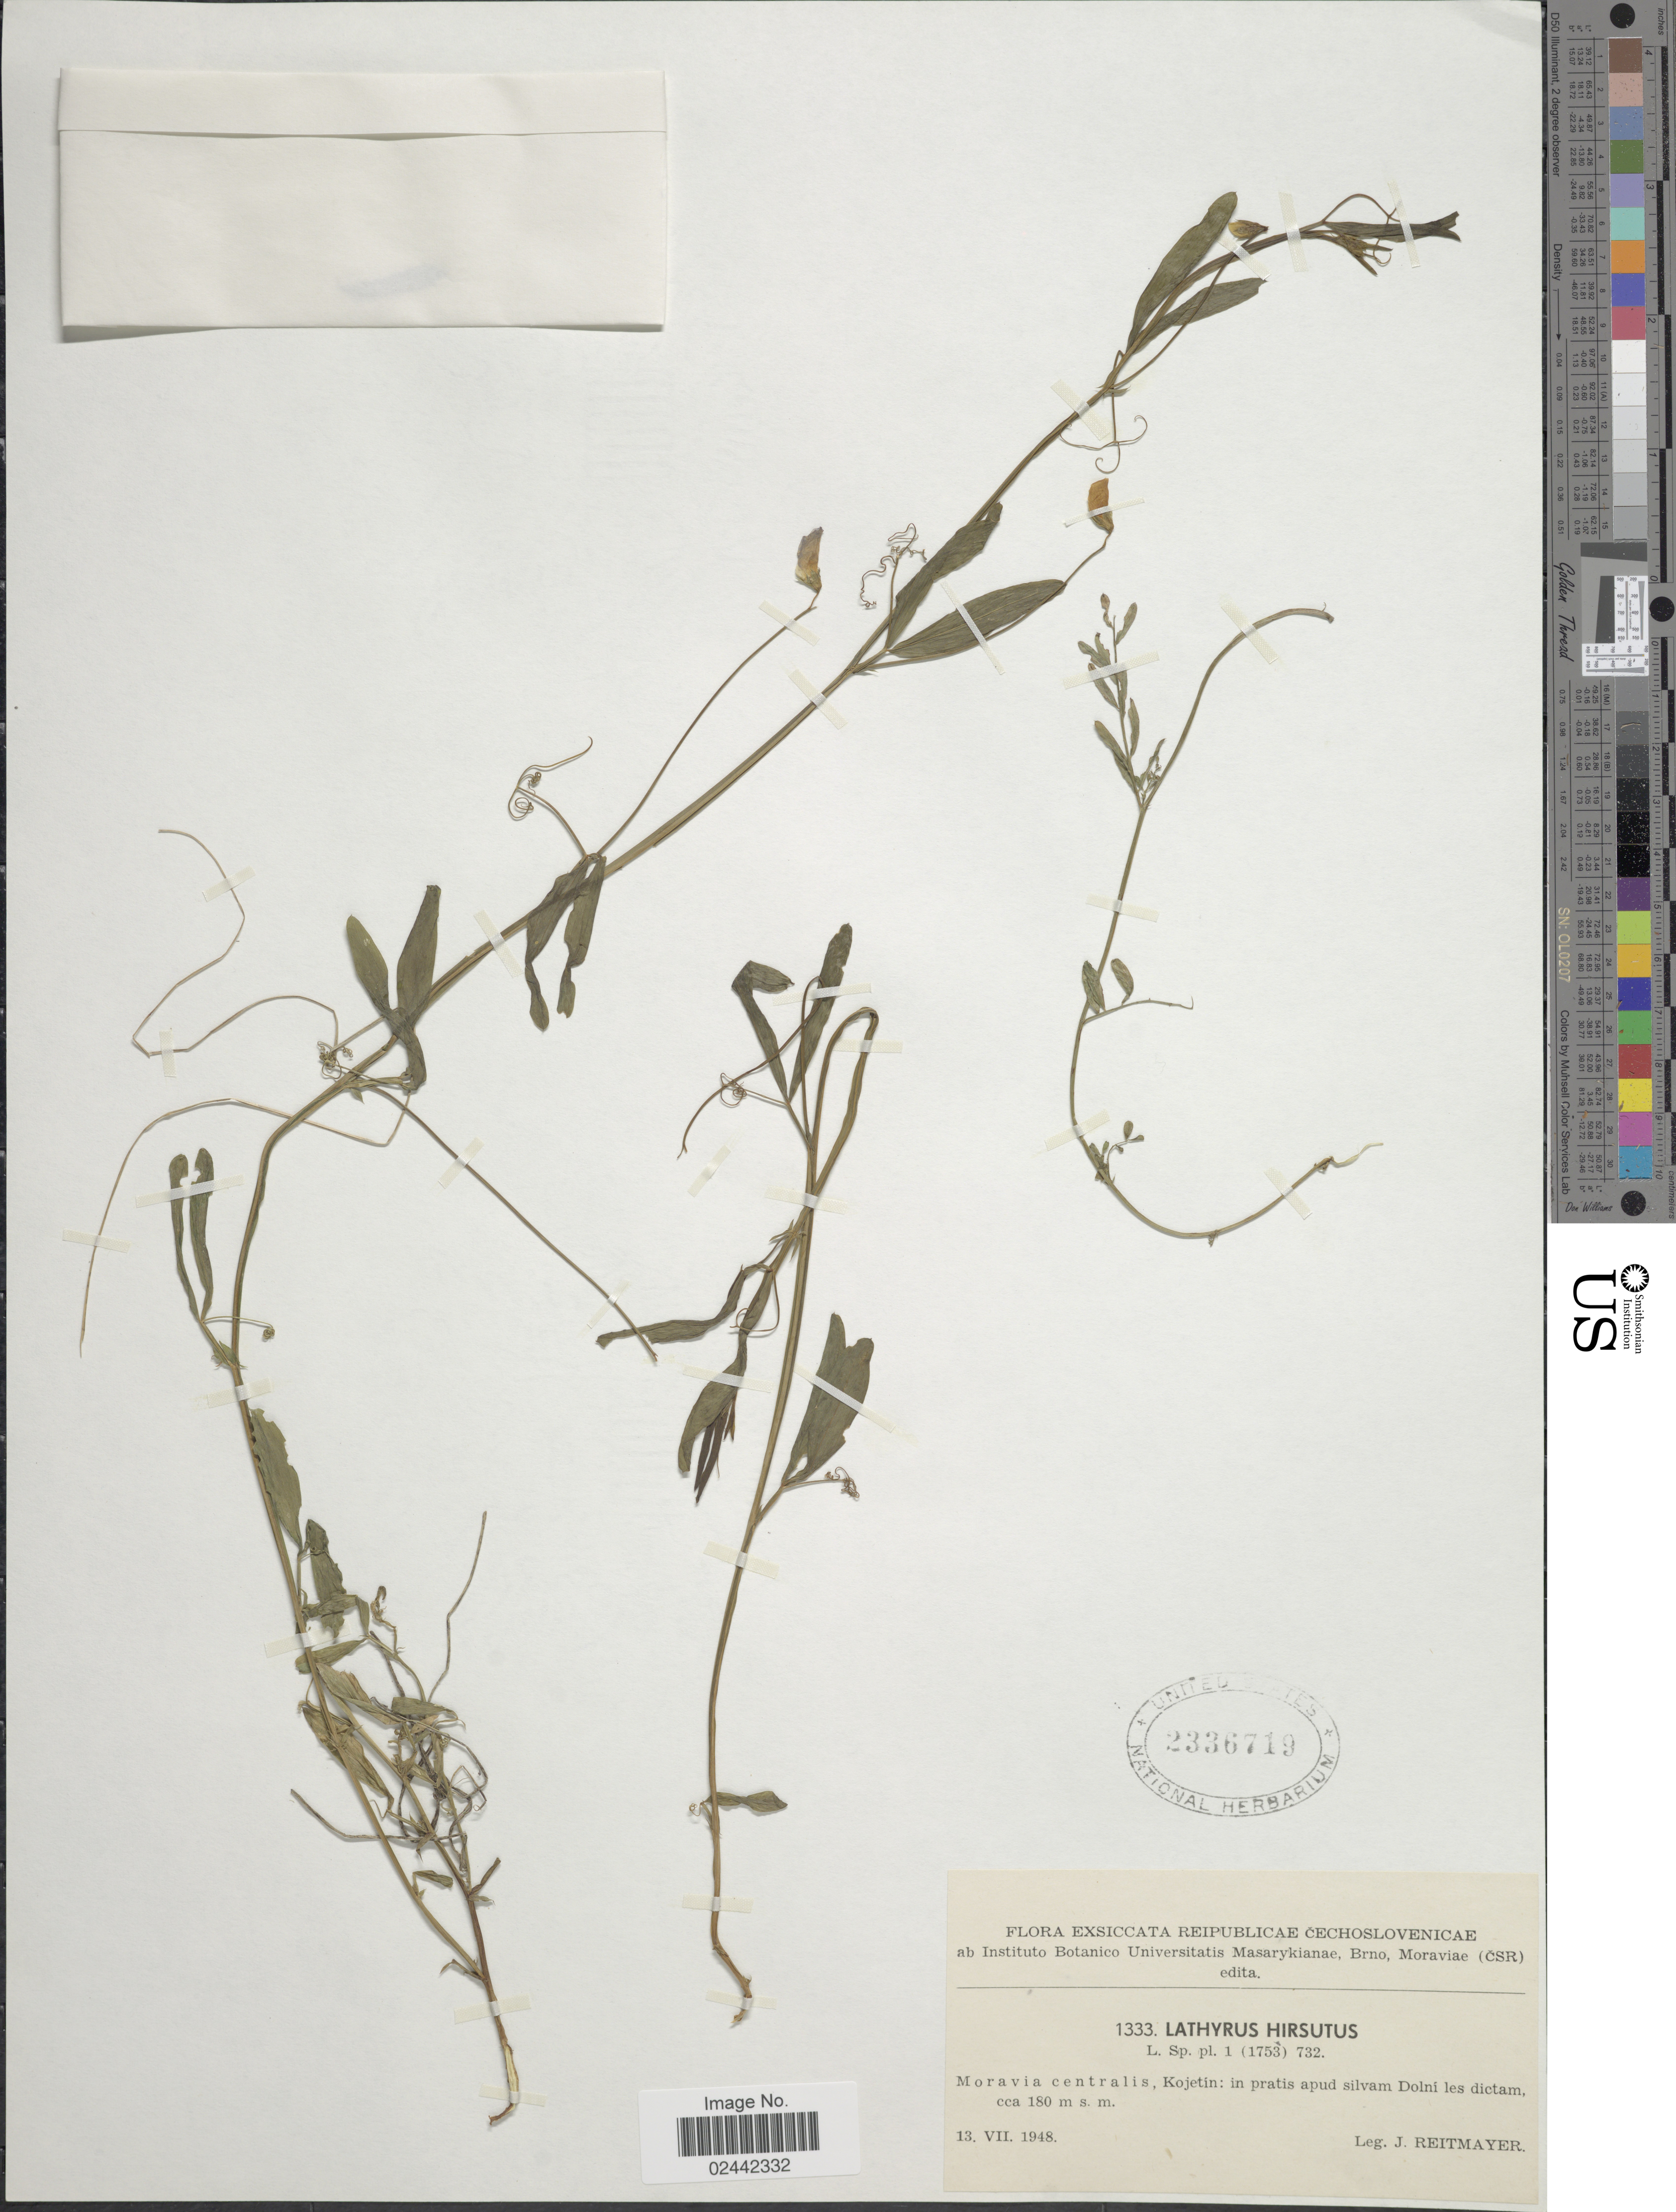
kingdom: Plantae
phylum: Tracheophyta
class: Magnoliopsida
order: Fabales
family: Fabaceae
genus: Lathyrus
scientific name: Lathyrus hirsutus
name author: L.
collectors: J. Reitmayer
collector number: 1333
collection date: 1948-07-13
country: Czechia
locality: Moravia centralis, Kojetin: in pratis apud silvam Dolni les dictam. Reipublicae Cechoslovenicae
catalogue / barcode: US 2336719